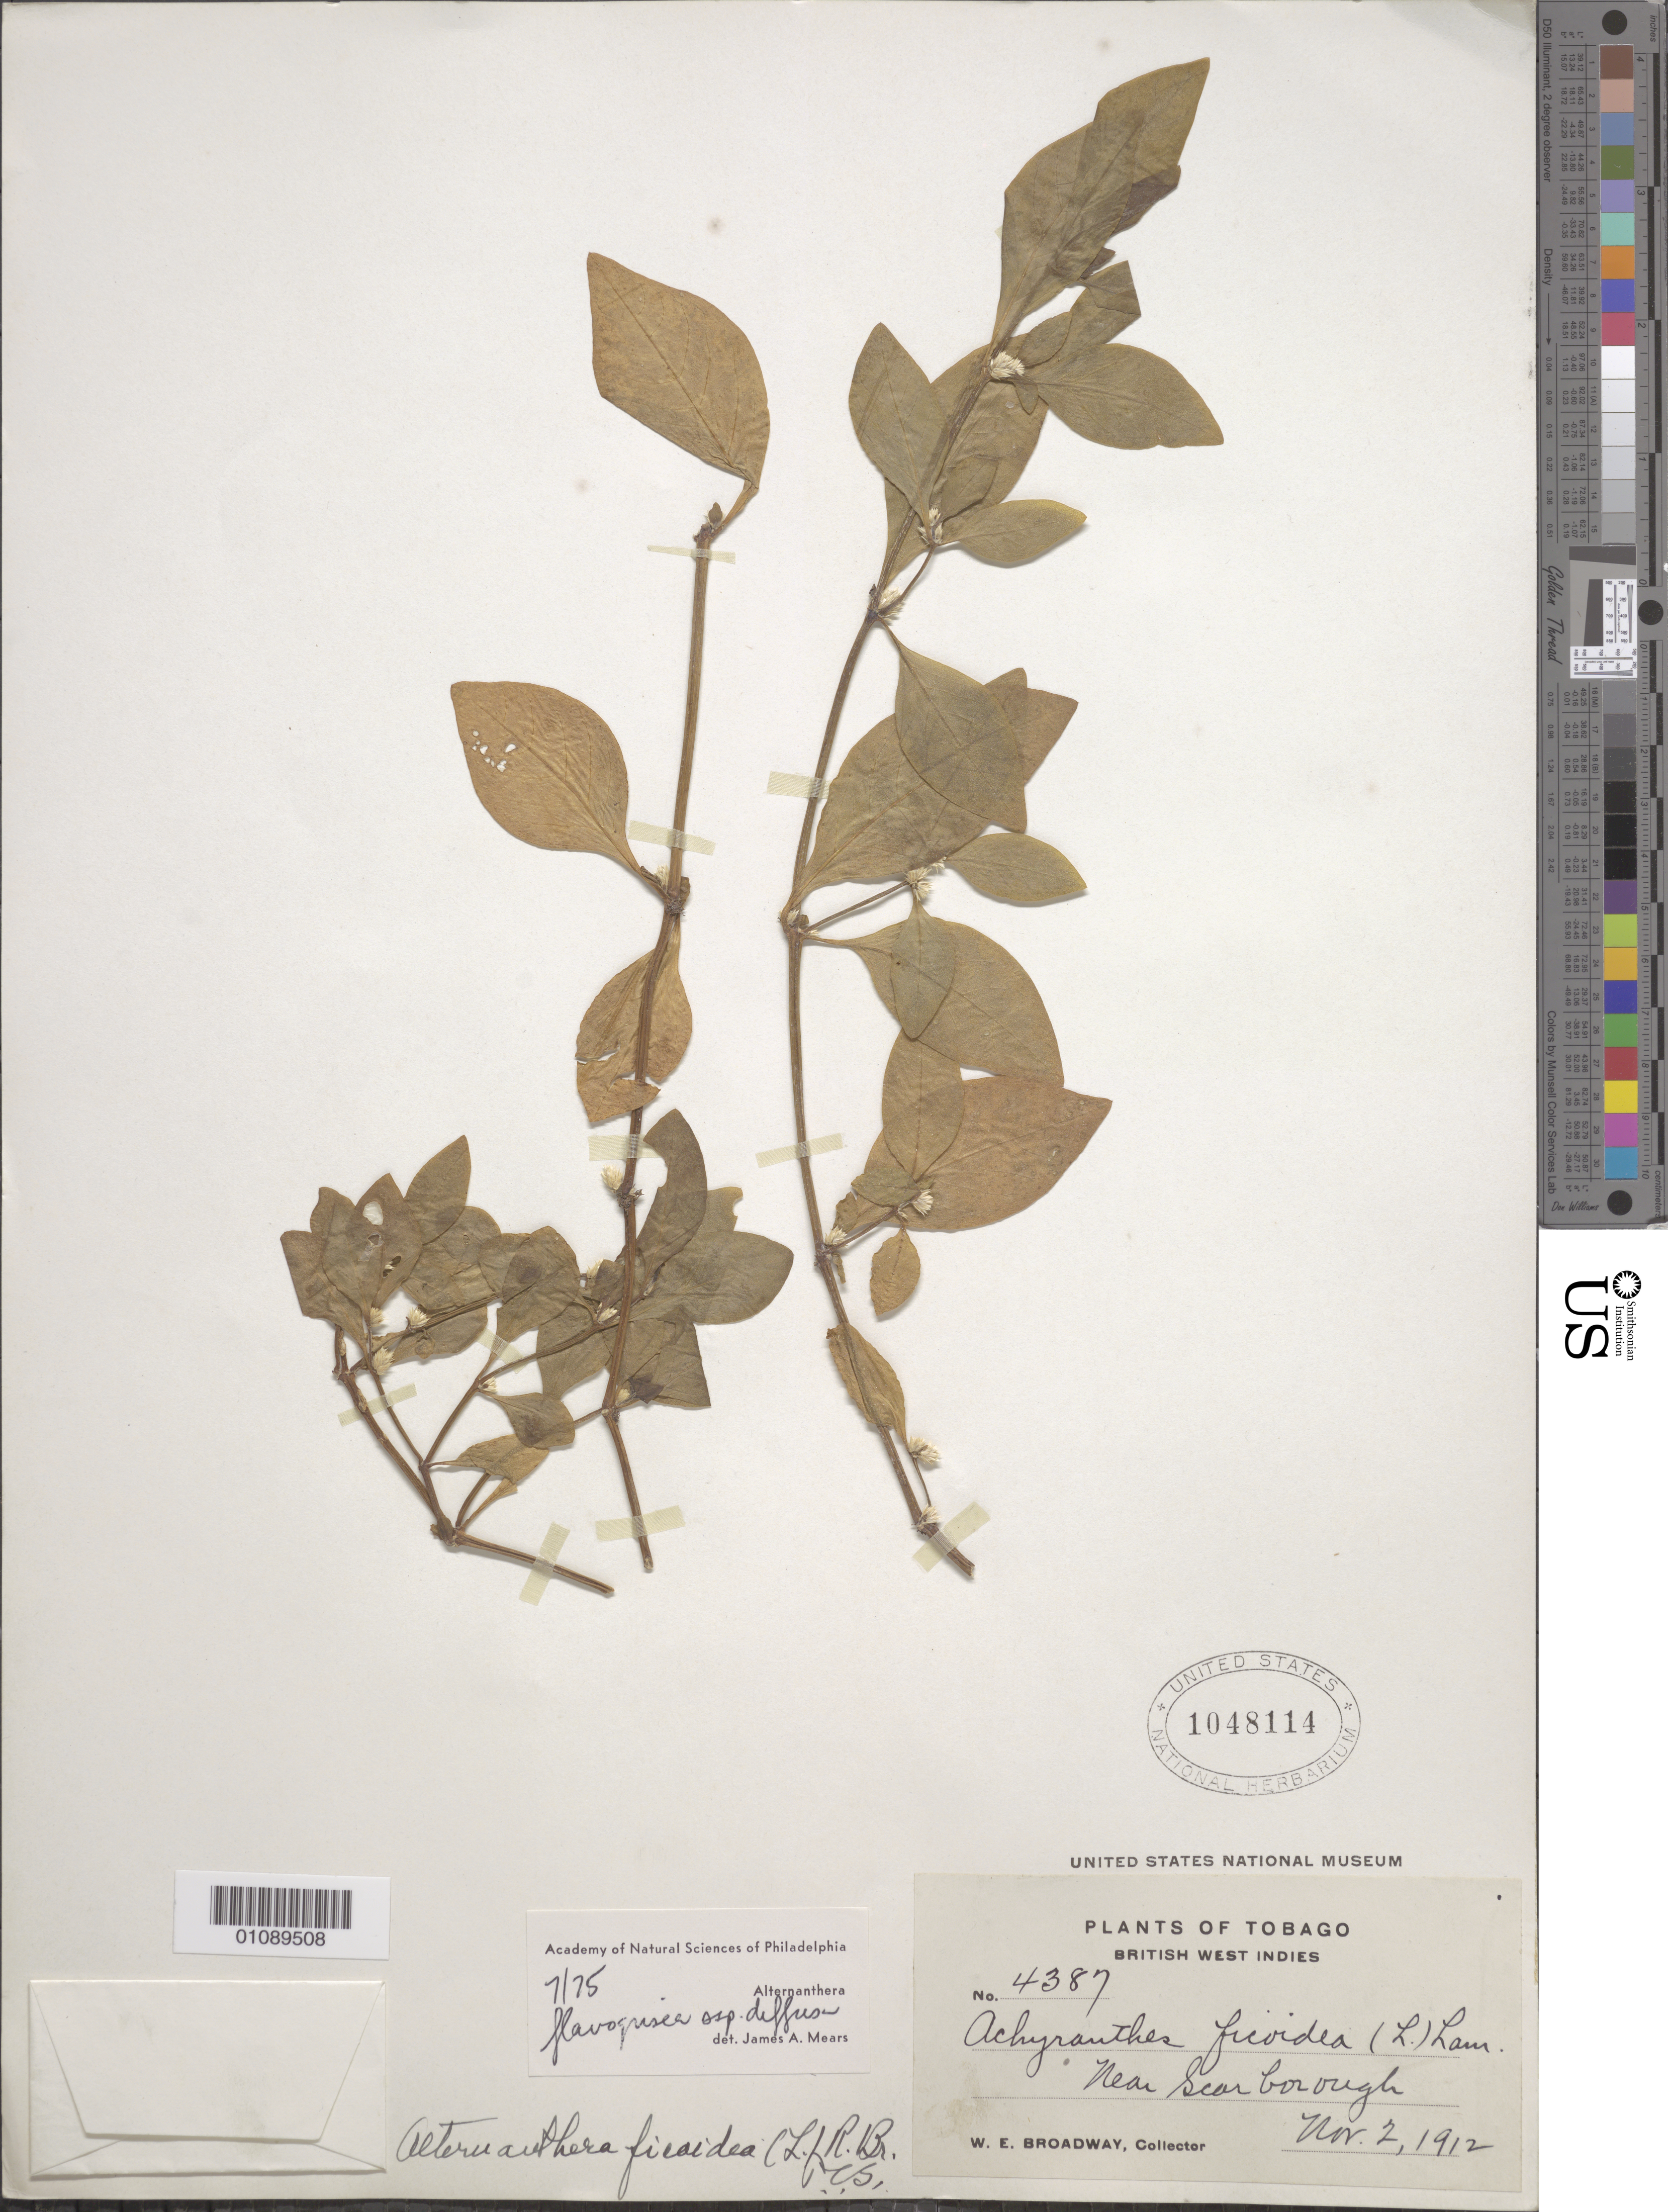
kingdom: Plantae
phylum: Tracheophyta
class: Magnoliopsida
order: Caryophyllales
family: Amaranthaceae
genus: Alternanthera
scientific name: Alternanthera flavogrisea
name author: Urb.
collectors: W. E. Broadway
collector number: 4387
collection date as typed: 02 Nov 1912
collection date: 1912-11-02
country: Trinidad and Tobago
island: Tobago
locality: Near Scarborough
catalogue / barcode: US 1048114